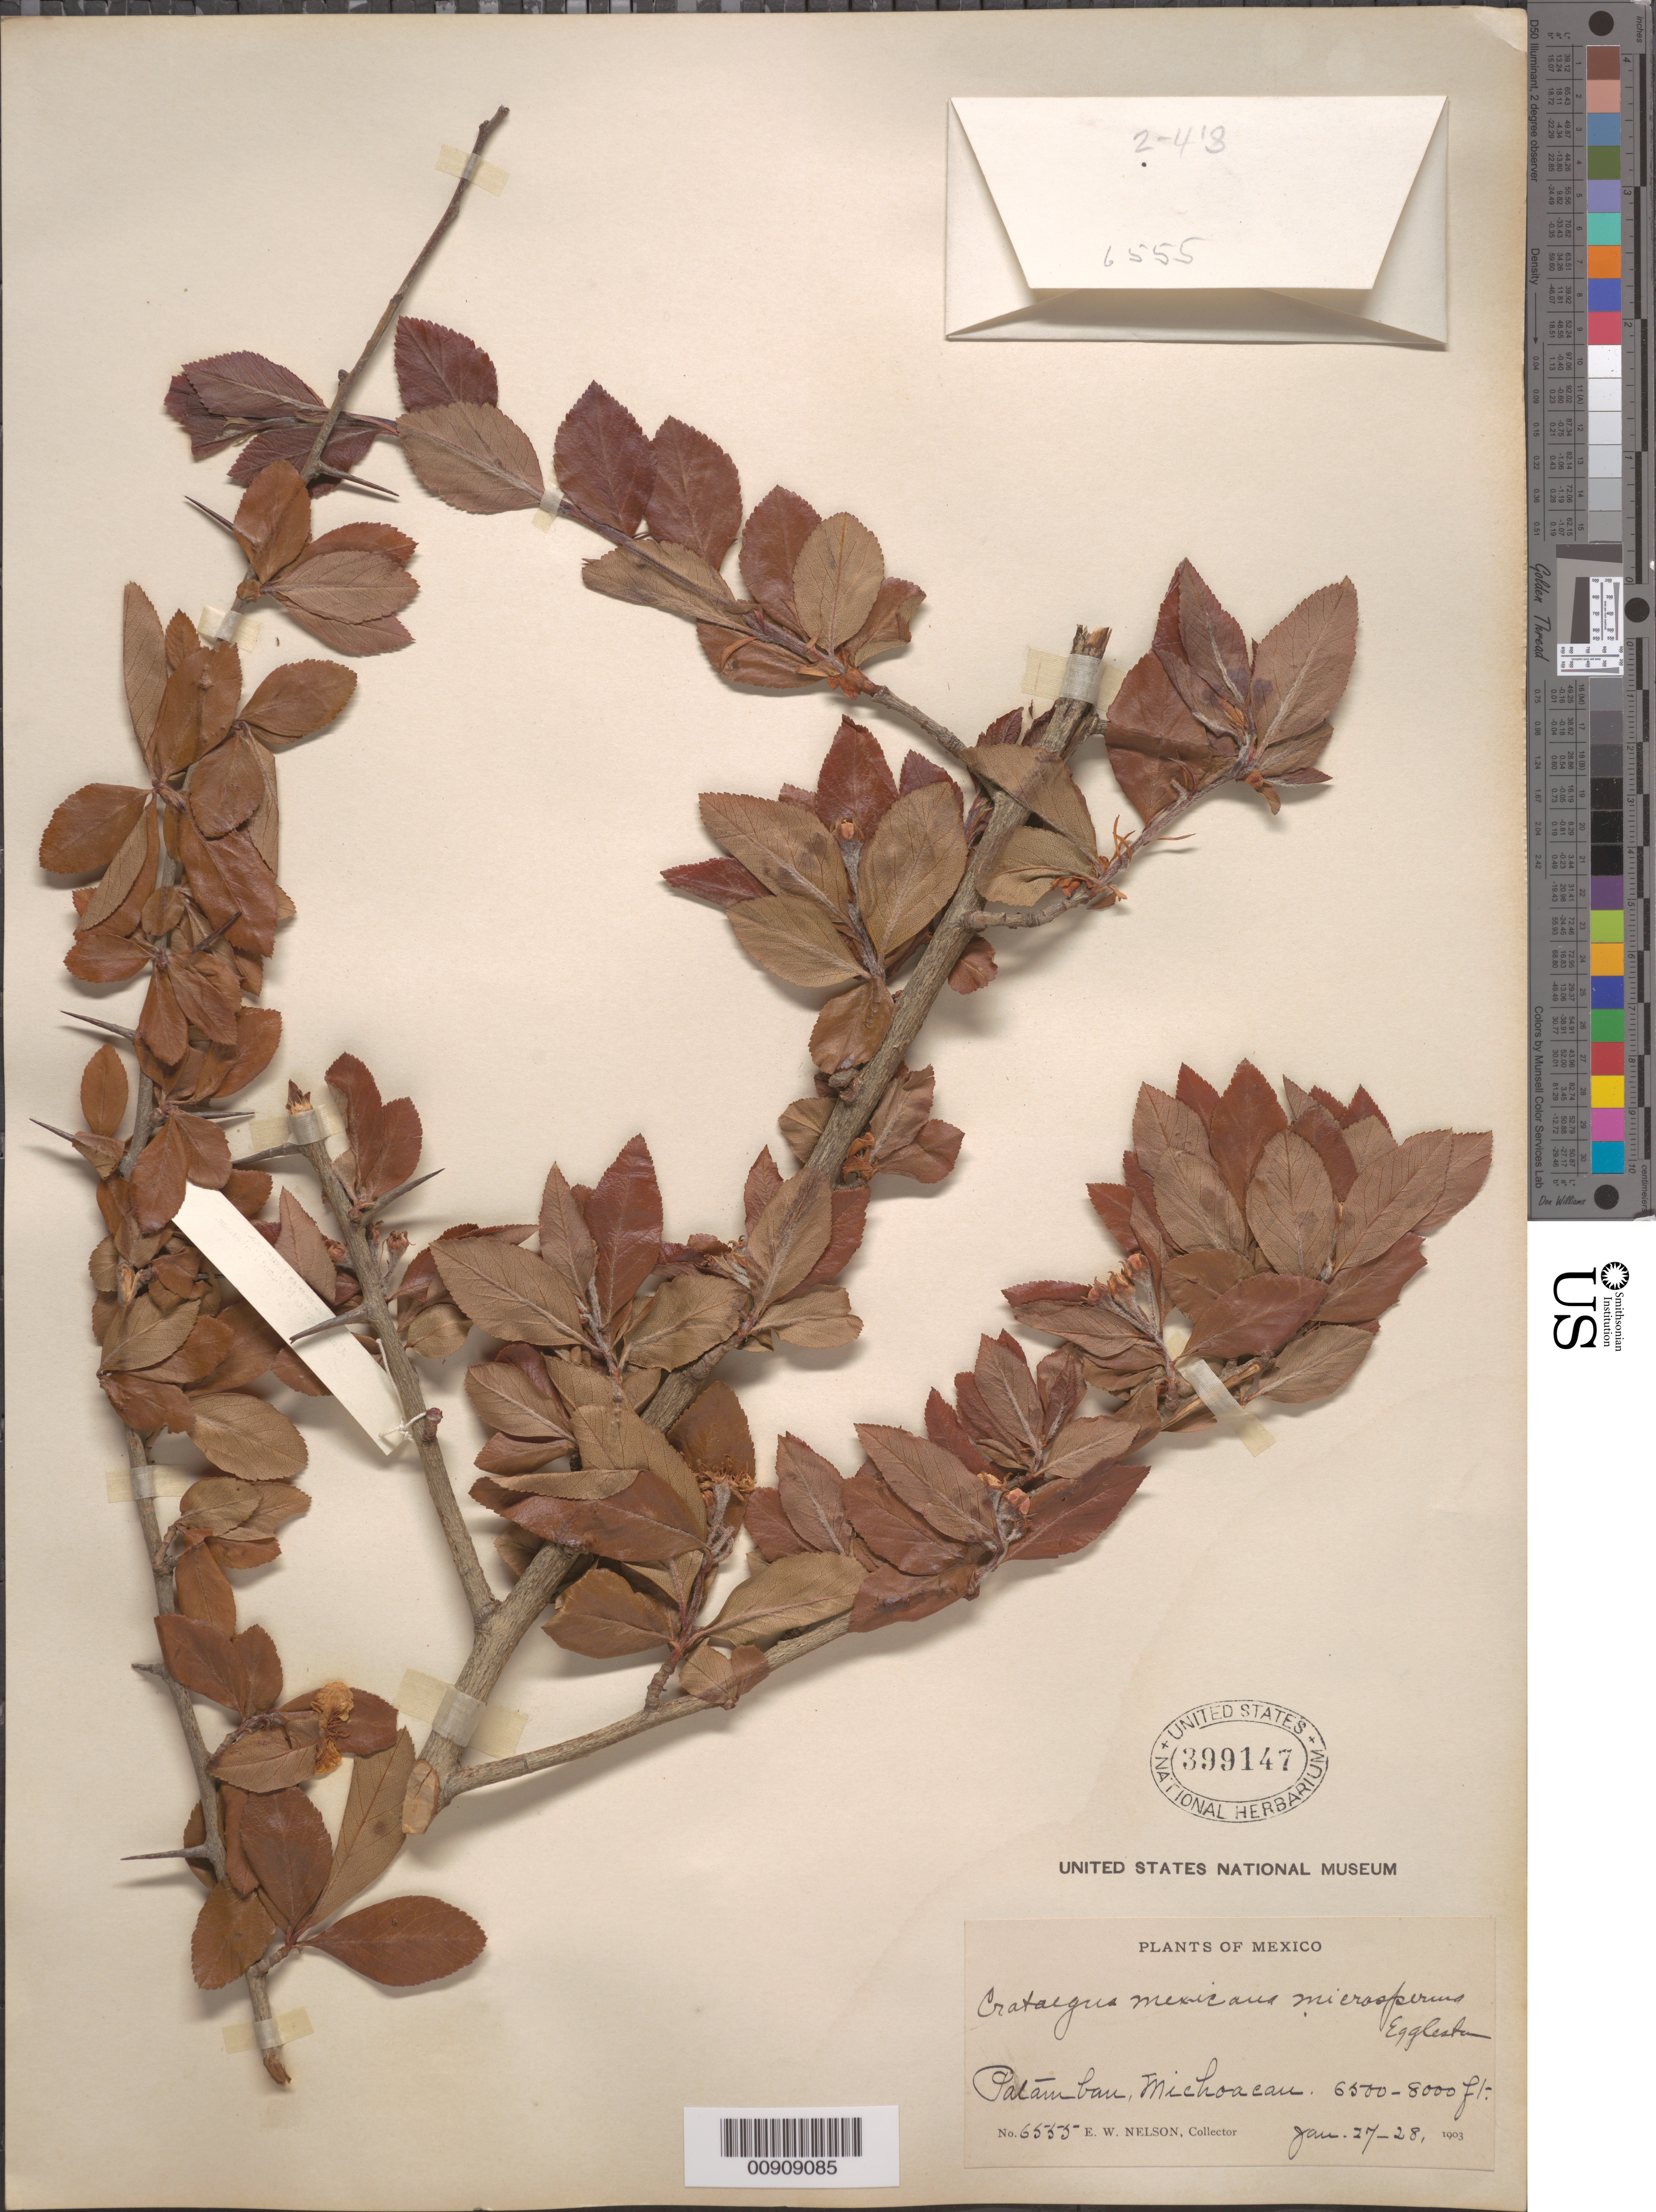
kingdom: Plantae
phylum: Tracheophyta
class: Magnoliopsida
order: Rosales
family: Rosaceae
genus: Crataegus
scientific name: Crataegus mexicana var. microsperma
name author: Eggl.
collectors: E. W. Nelson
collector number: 6555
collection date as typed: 27 Jan 1903 to 28 Jan 1903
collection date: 1903-01-27/1903-01-28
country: Mexico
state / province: Michoacán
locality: Patamban, Michoacán.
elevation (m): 1981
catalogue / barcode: US 399147